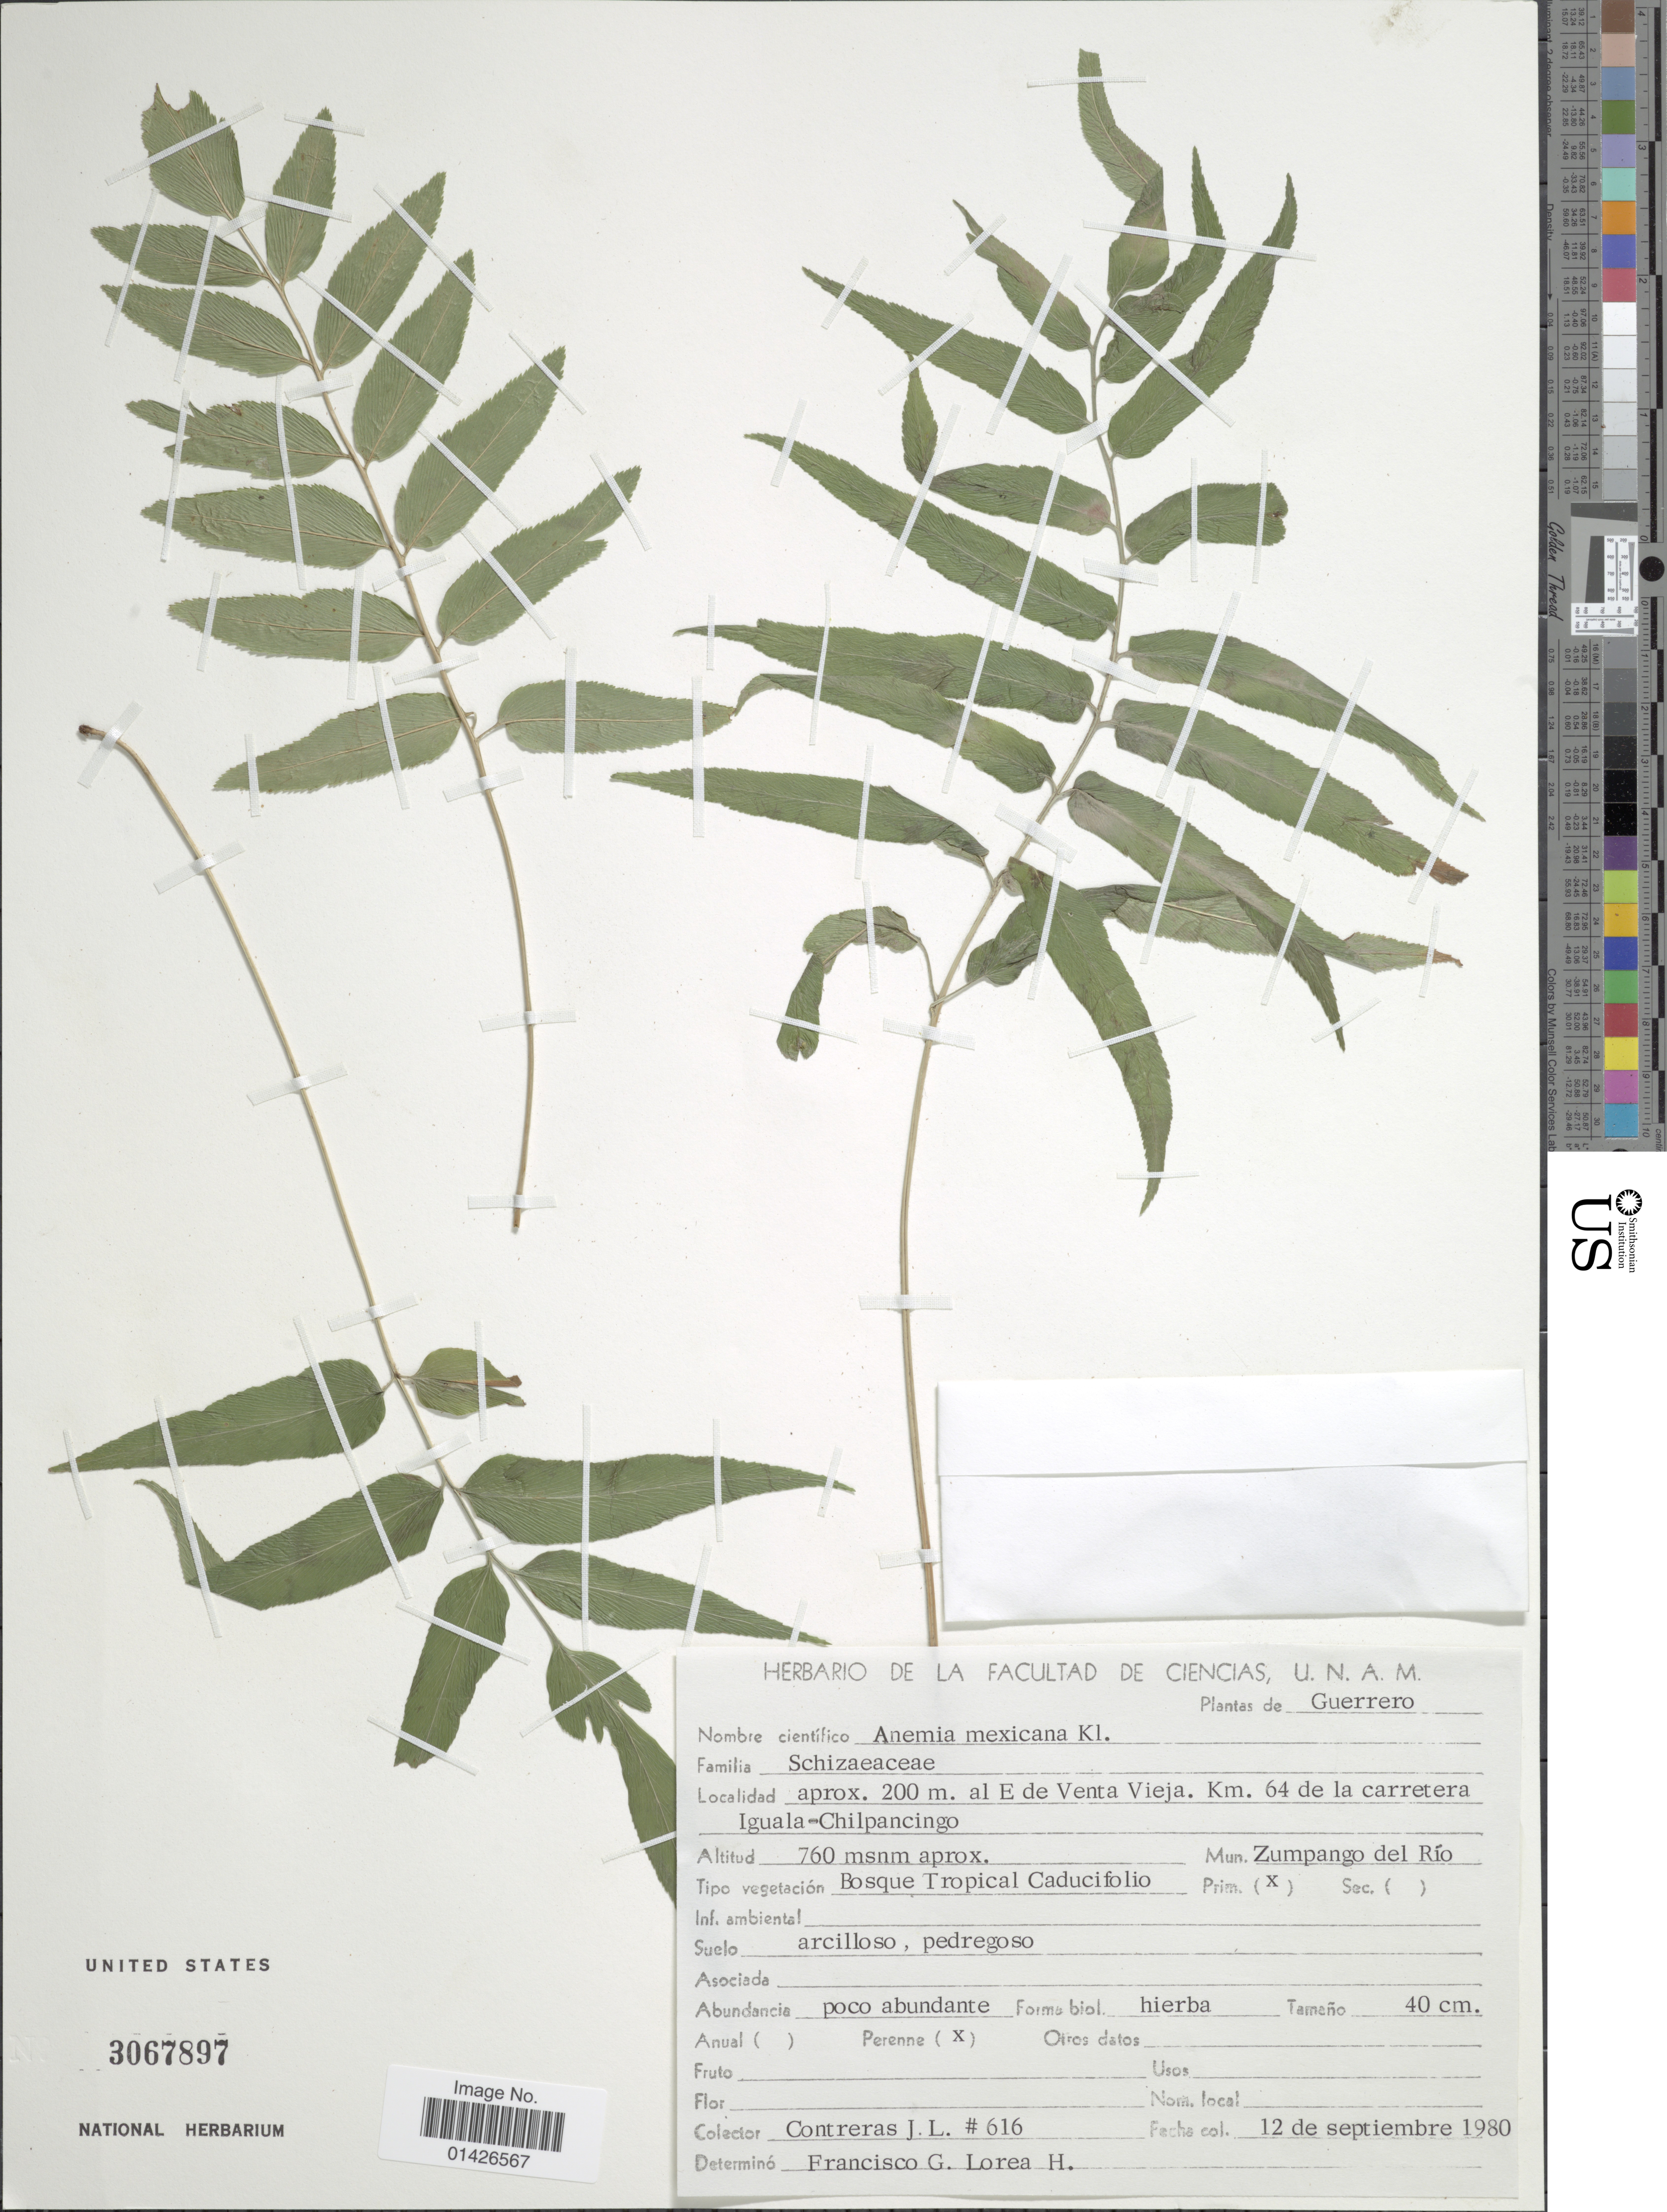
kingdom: Plantae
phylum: Tracheophyta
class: Polypodiopsida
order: Schizaeales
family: Anemiaceae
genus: Anemia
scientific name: Anemia mexicana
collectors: J. Contreras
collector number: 616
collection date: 1980-09-12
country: Mexico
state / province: Guerrero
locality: Aprox. 200 m alE de Venta Vieja Km 64 de la carretera Iguala-Chilpancingo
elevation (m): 760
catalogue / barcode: US 3067897